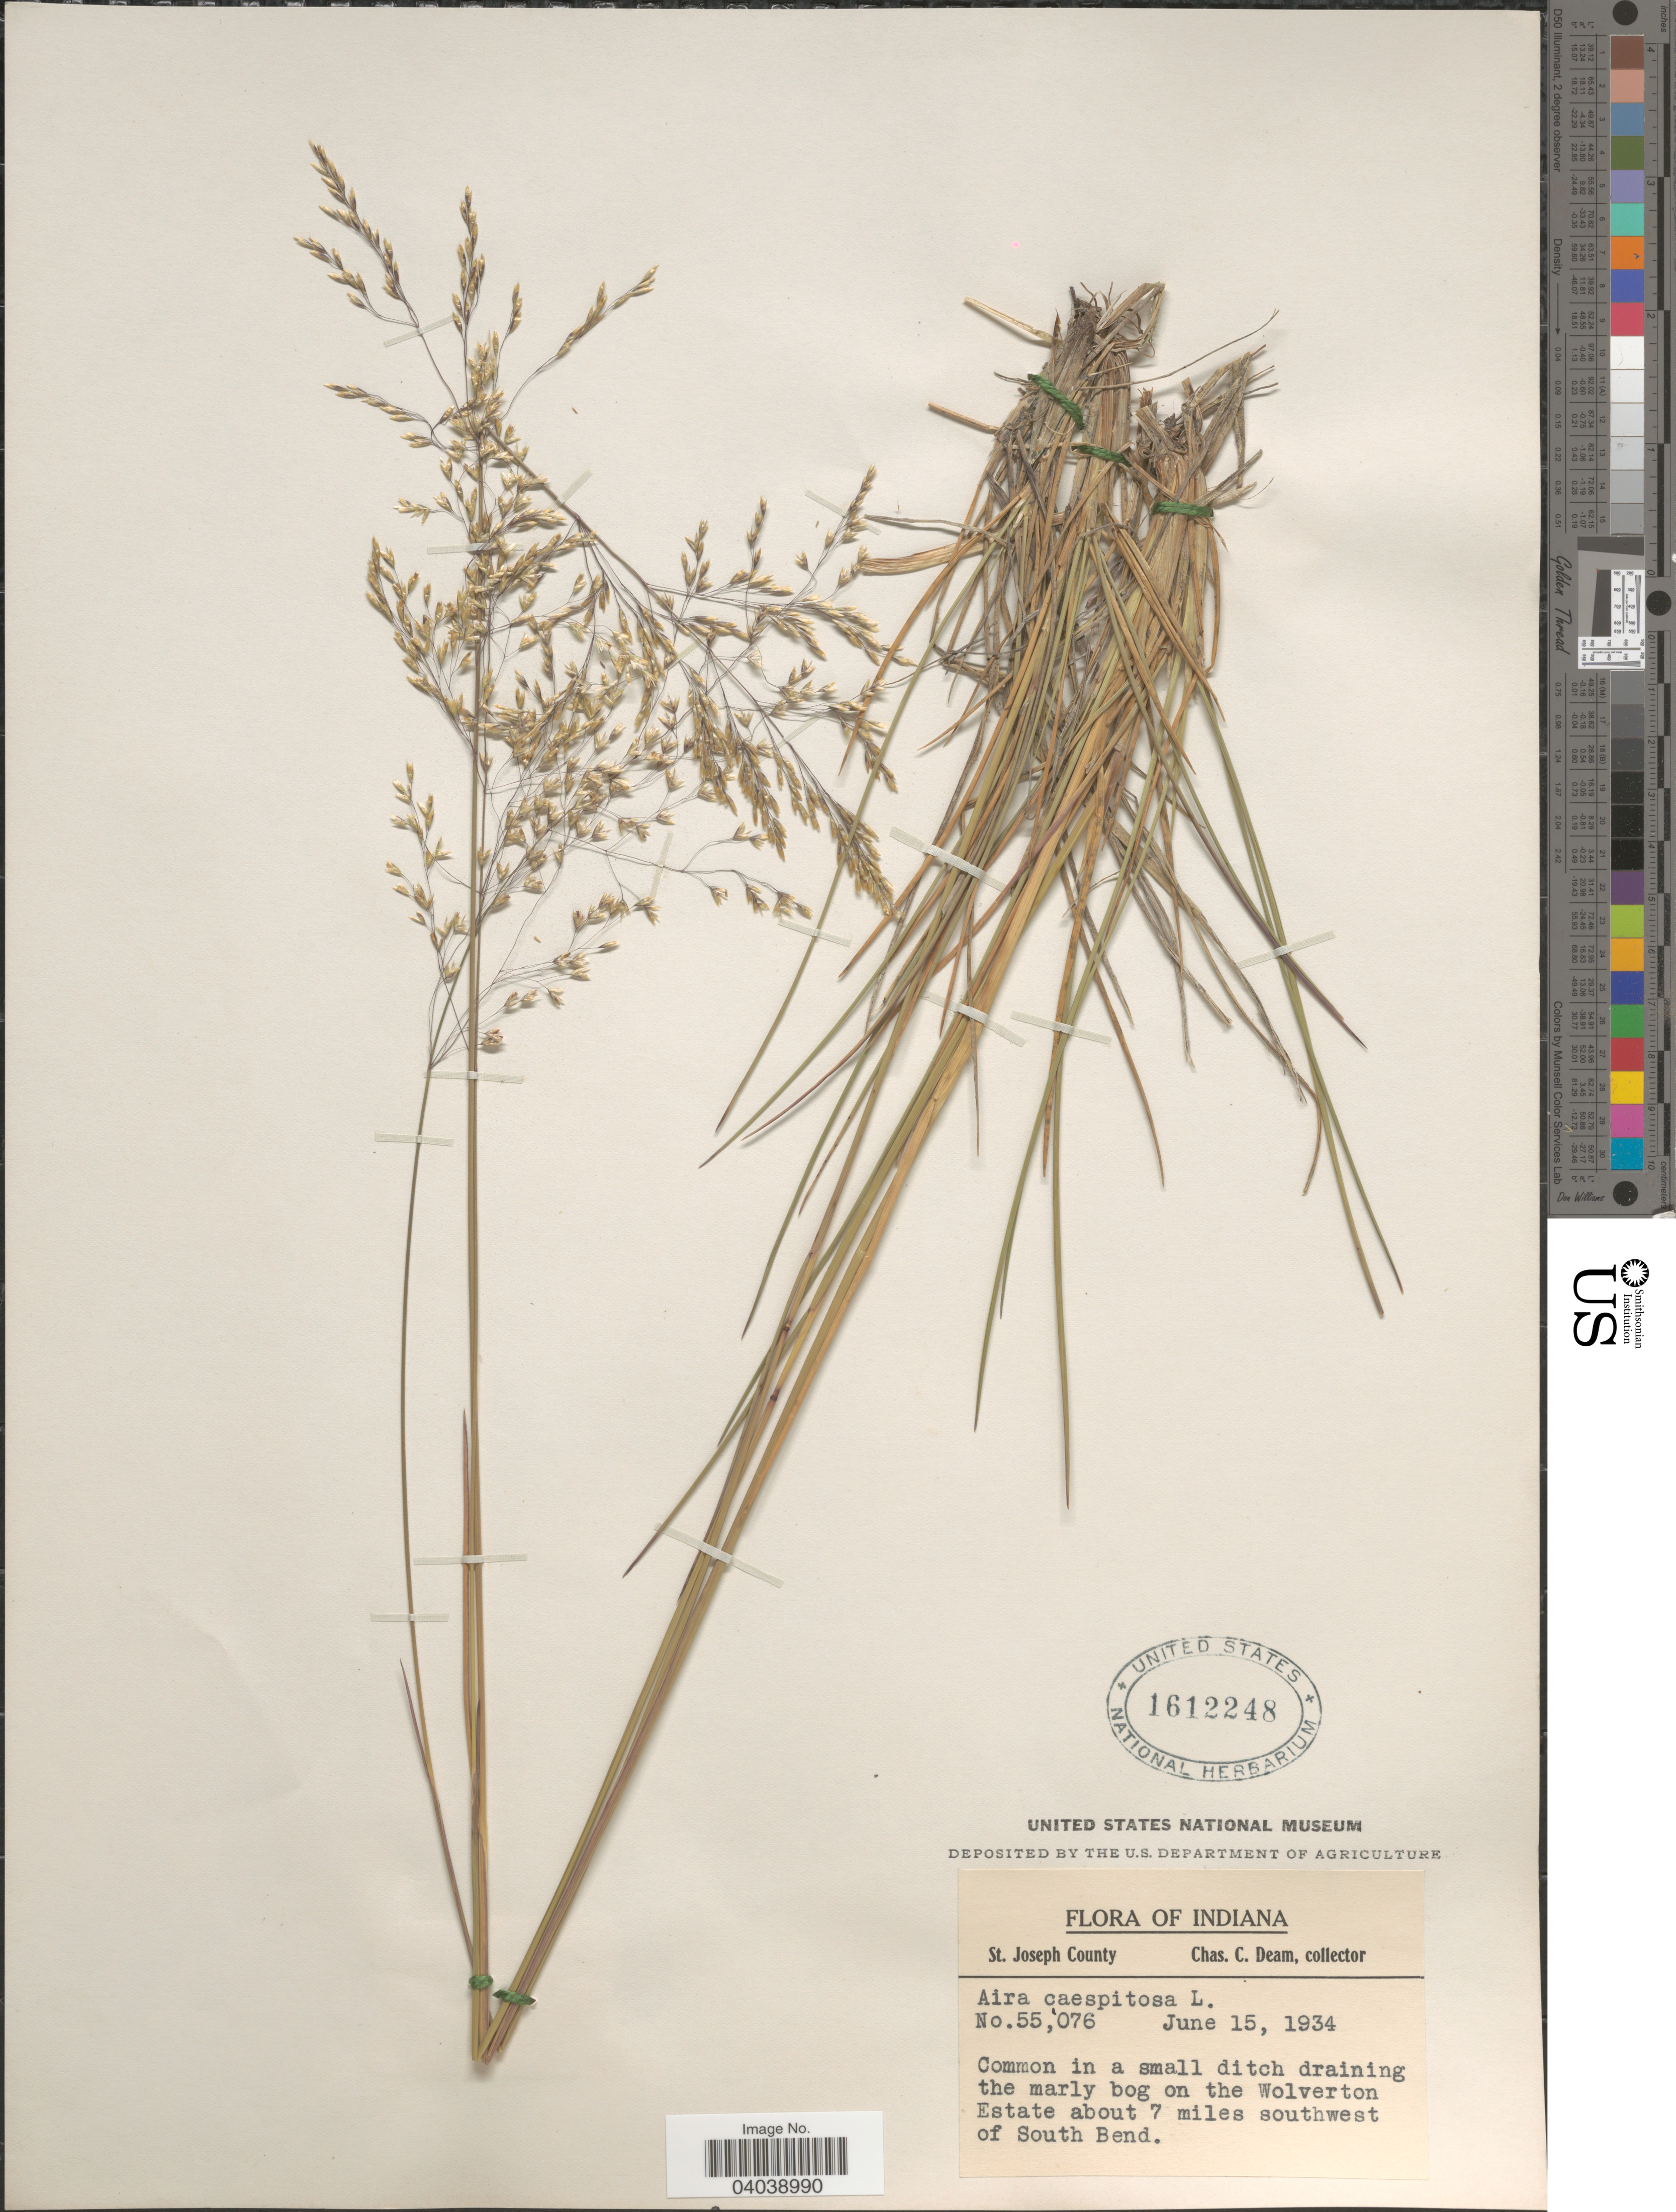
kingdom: Plantae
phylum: Tracheophyta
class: Liliopsida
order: Poales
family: Poaceae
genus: Deschampsia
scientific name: Deschampsia cespitosa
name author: (L.) P. Beauv.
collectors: C. C. Deam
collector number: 55076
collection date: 1934-06-15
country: United States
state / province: Indiana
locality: St. Joseph County. In a small ditch draining the marly bog on the Wolverton Estate about 7 miles southwest of South Bend.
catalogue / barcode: US 1612248